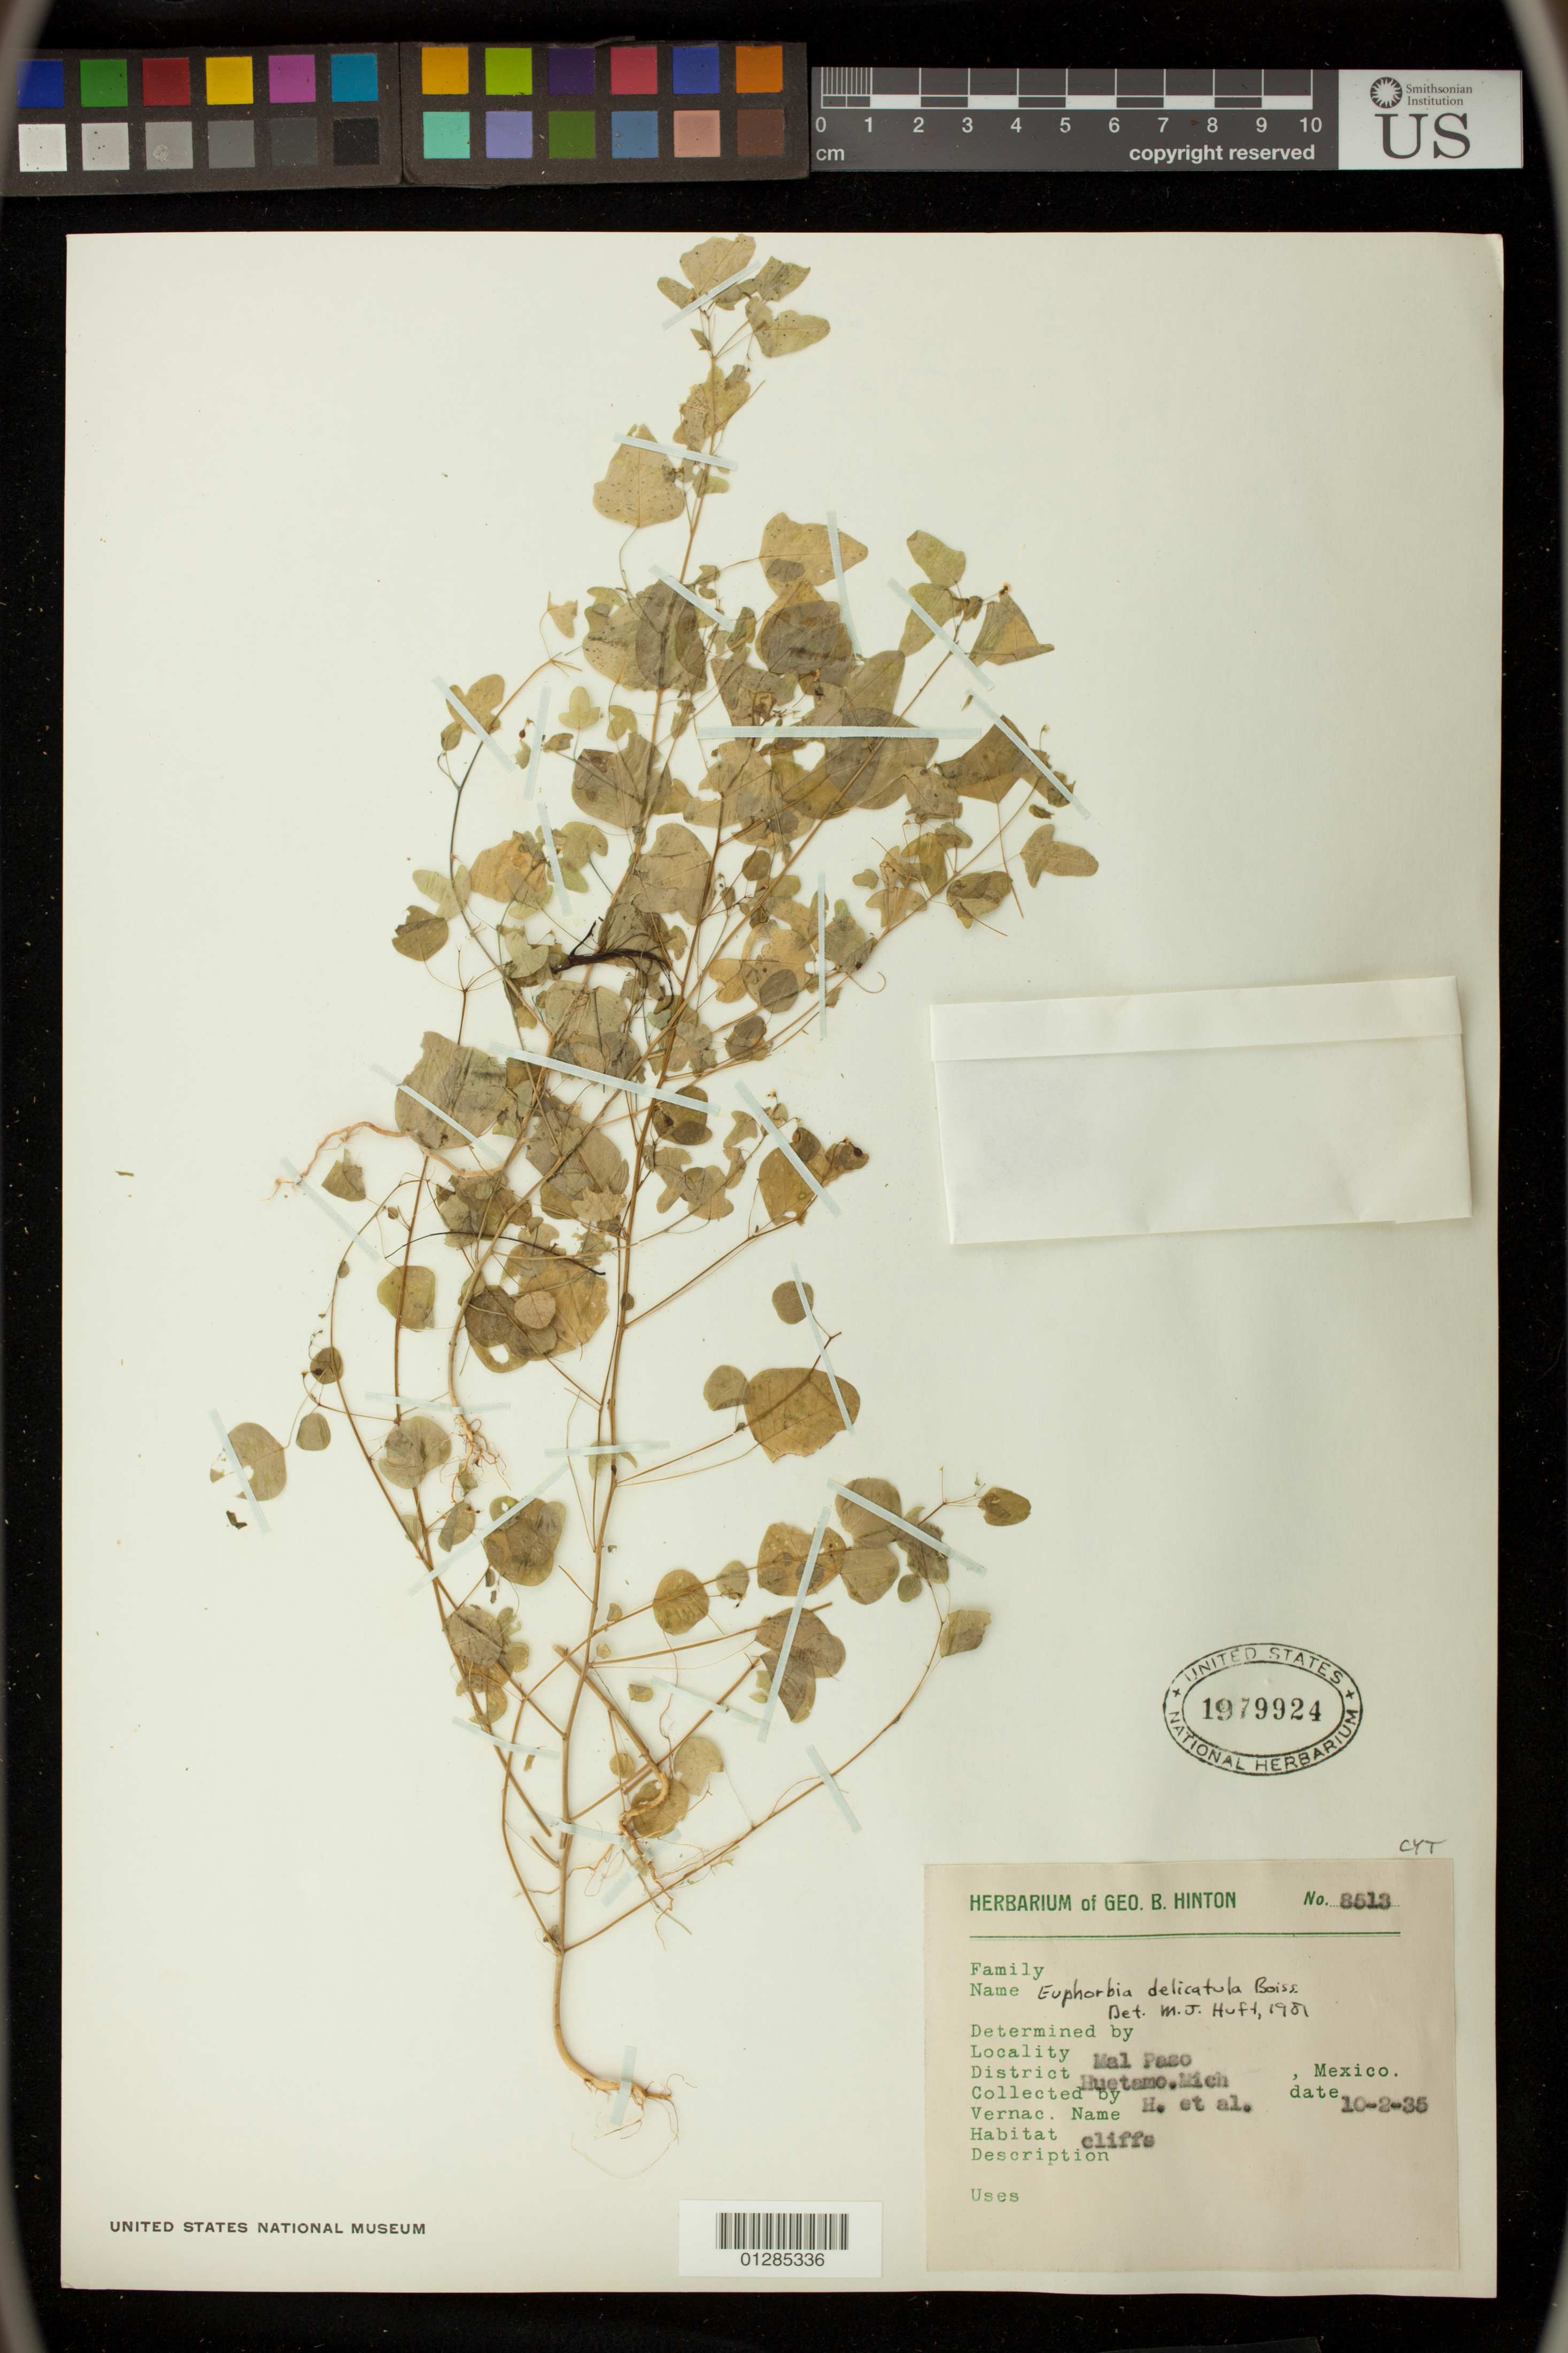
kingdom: Plantae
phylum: Tracheophyta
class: Magnoliopsida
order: Malpighiales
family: Euphorbiaceae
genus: Euphorbia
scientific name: Euphorbia delicatula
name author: Boiss.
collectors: G. B. Hinton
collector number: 8513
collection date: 1935-10-02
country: Mexico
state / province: Michoacan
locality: Mal Paso, Huetamo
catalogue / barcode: US 1979924